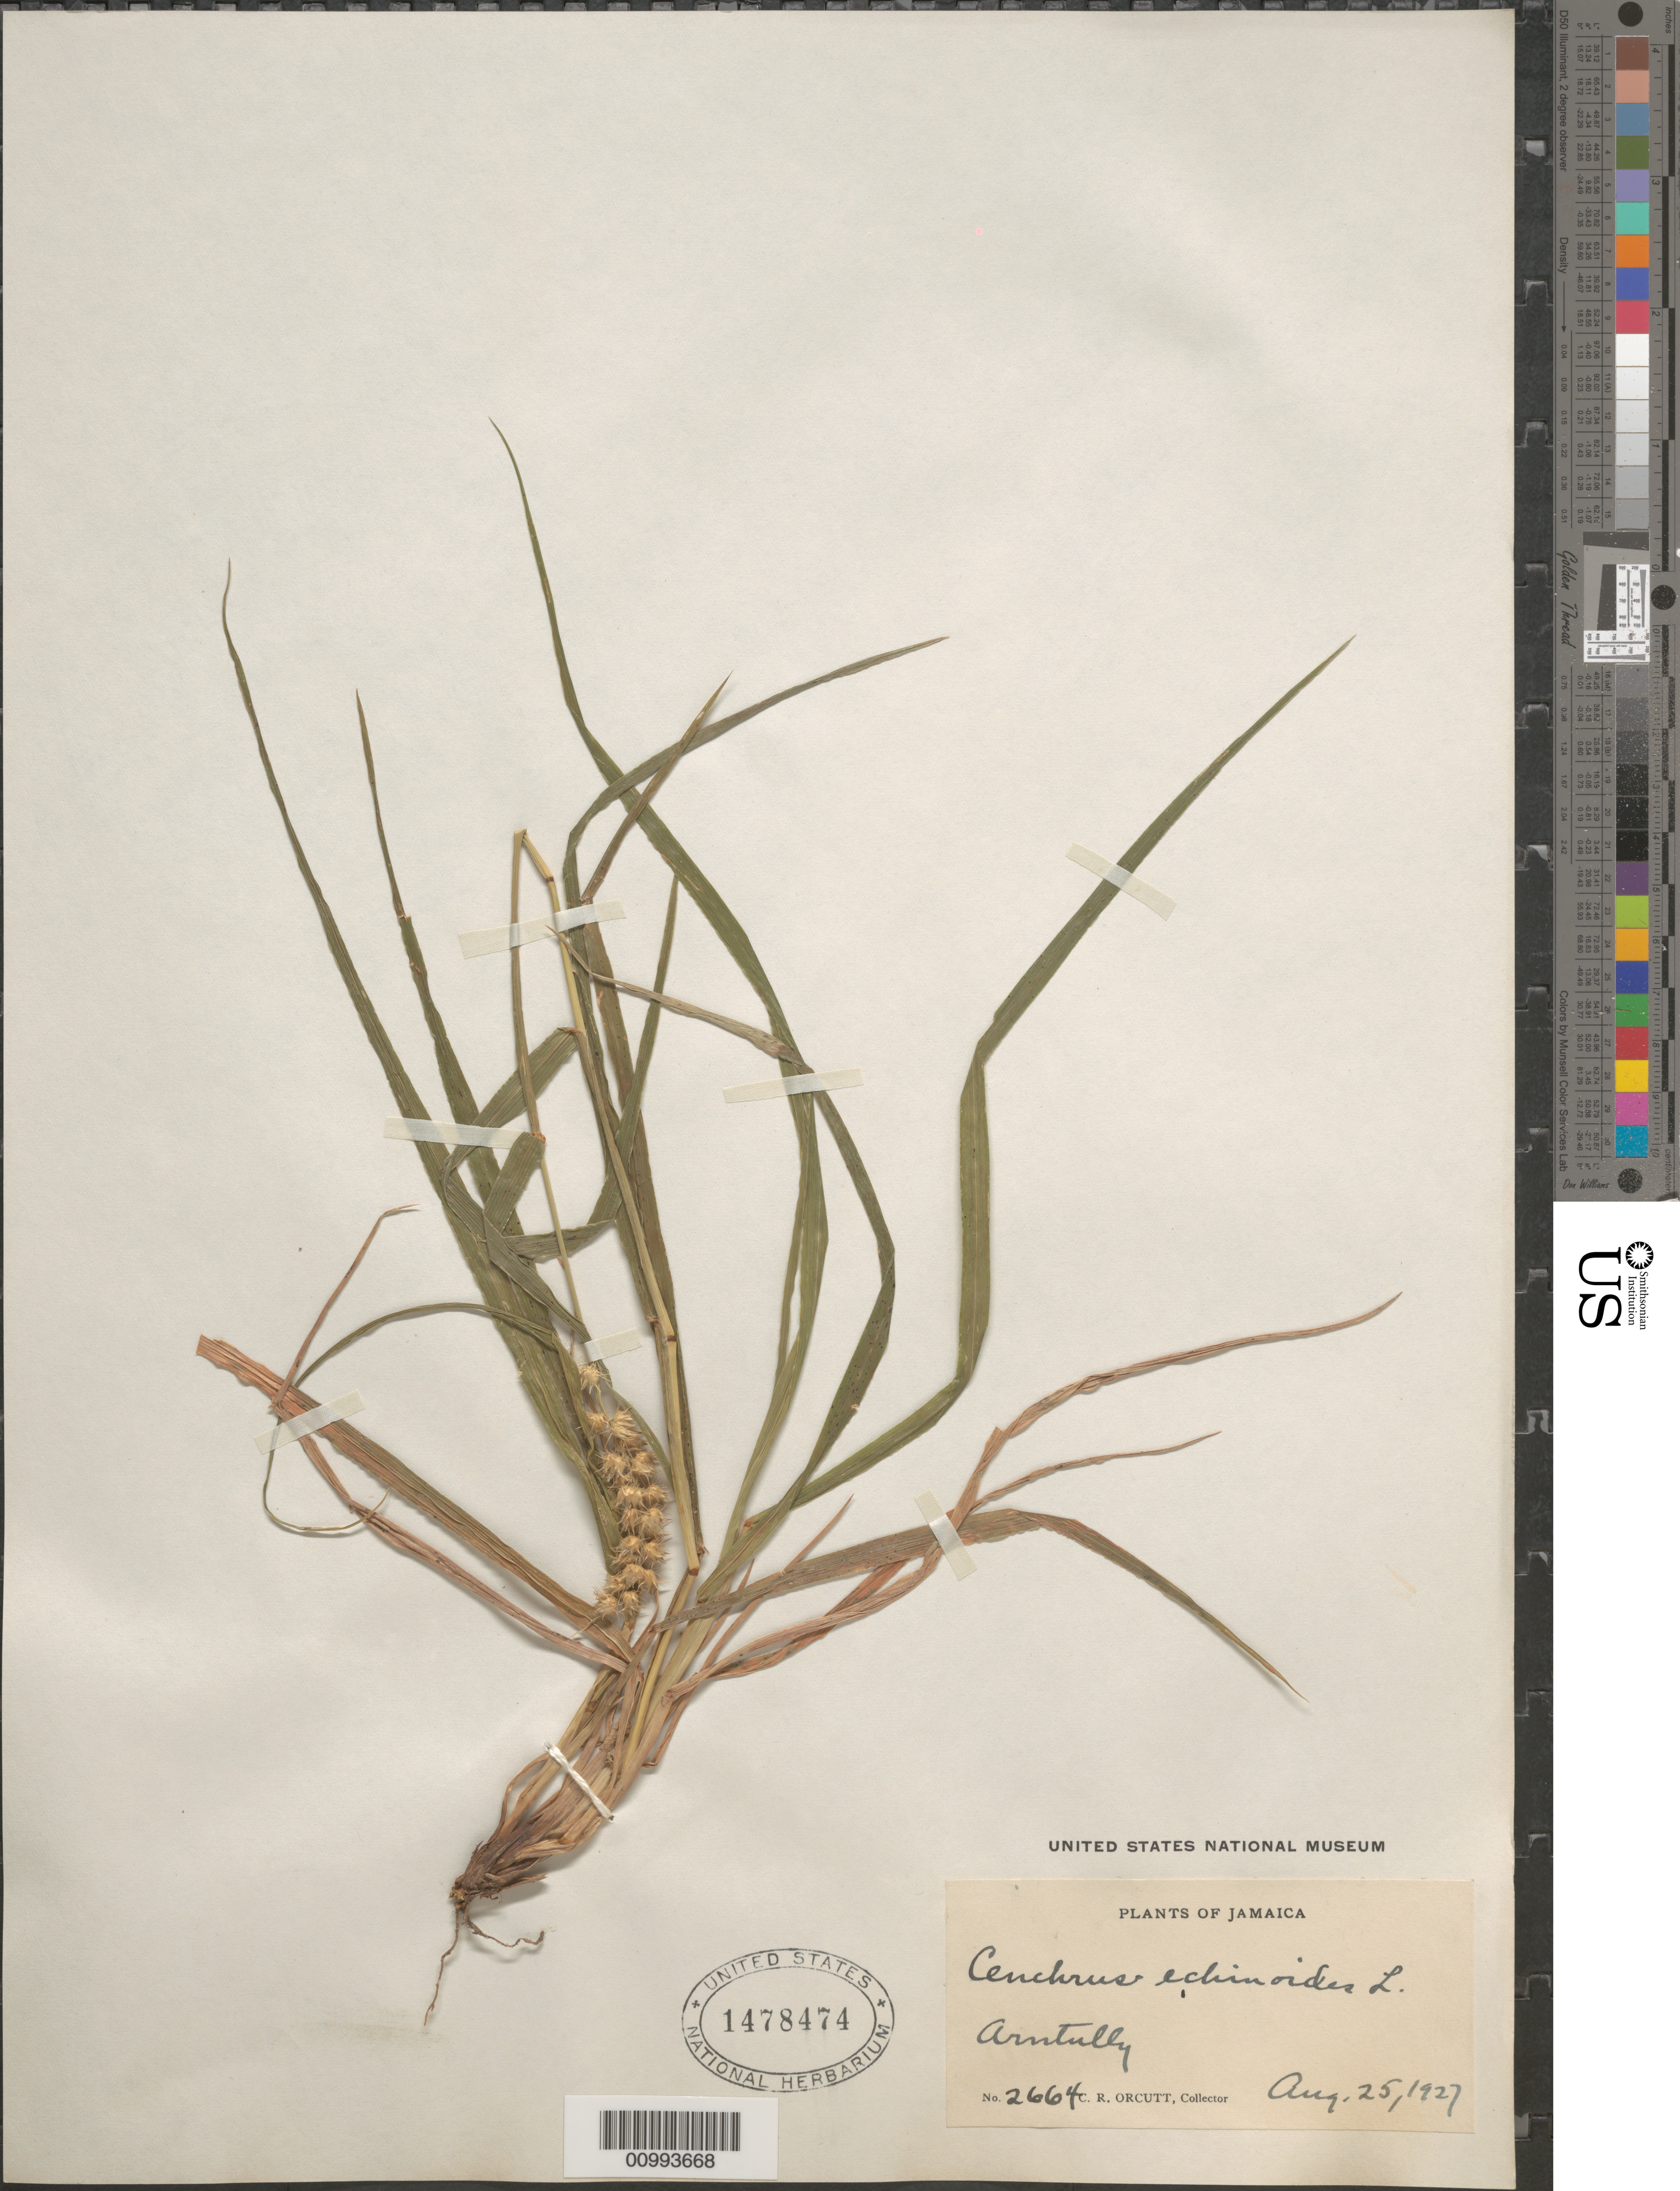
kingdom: Plantae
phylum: Tracheophyta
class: Liliopsida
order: Poales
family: Poaceae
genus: Cenchrus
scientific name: Cenchrus echinatus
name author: L.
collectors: C. R. Orcutt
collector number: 2664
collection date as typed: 25 Aug 1927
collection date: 1927-08-25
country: Jamaica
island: Jamaica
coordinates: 0 N, 0 E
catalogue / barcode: US 1478474